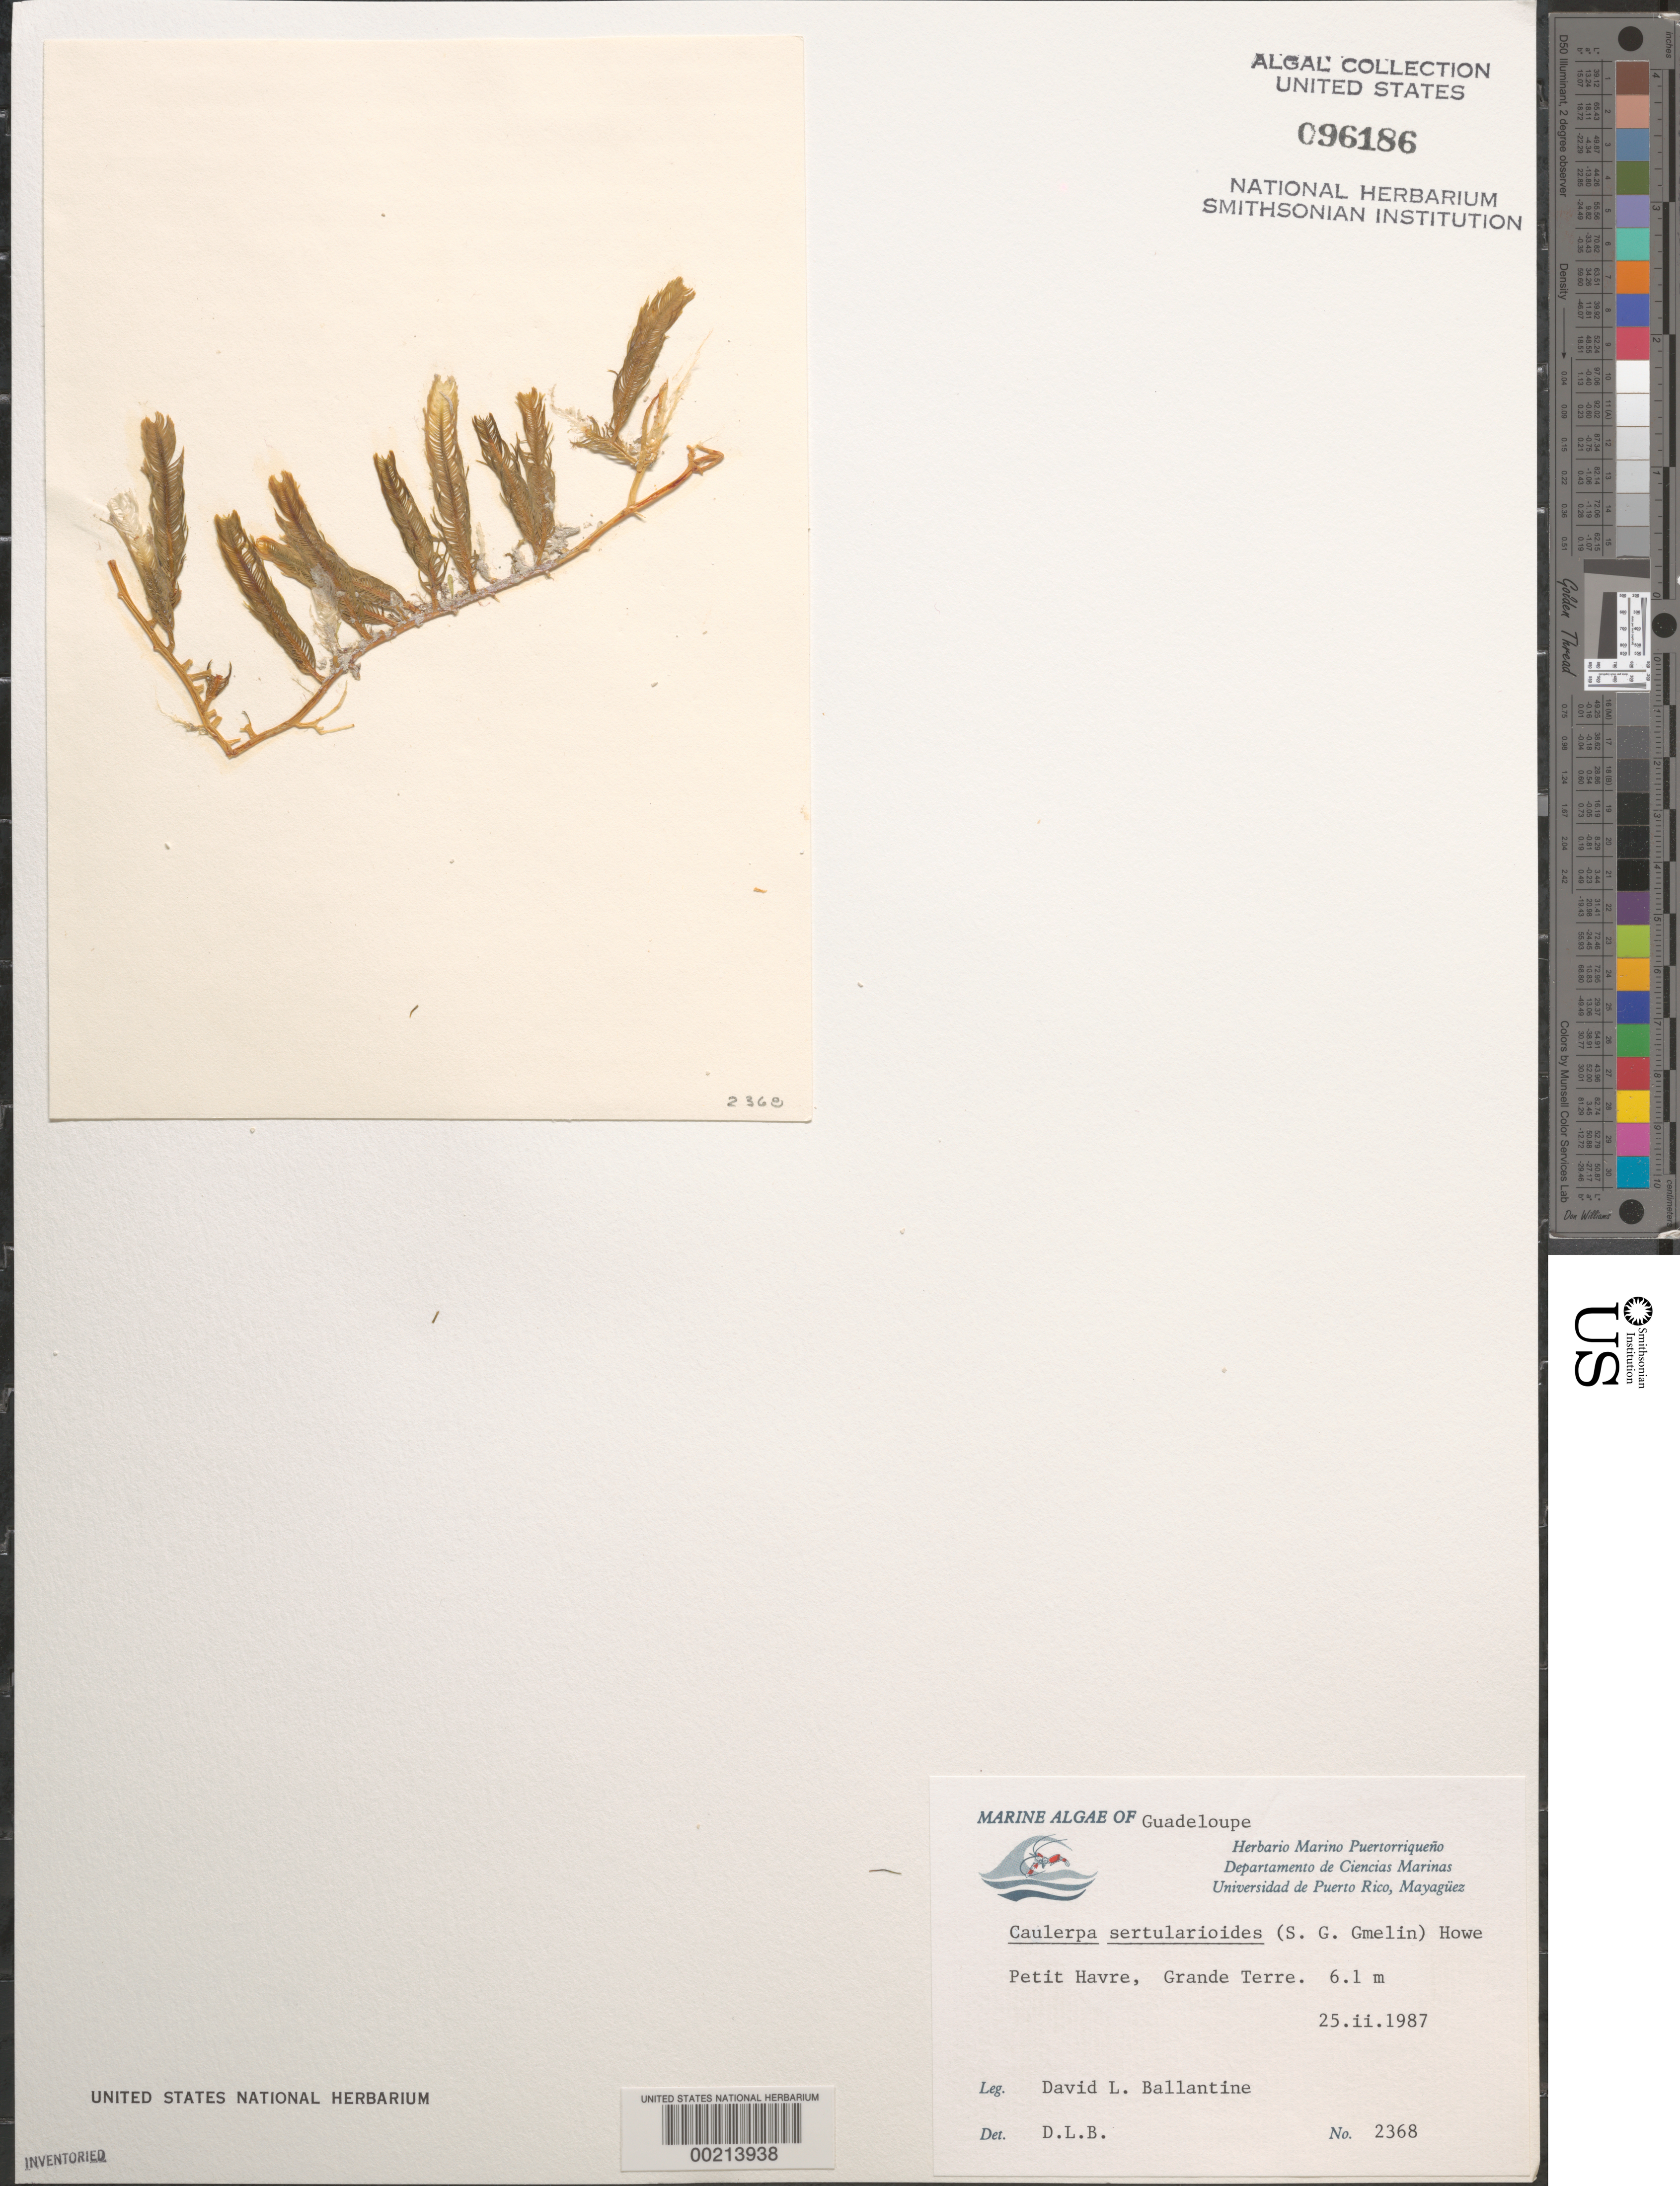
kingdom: Plantae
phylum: Chlorophyta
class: Ulvophyceae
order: Bryopsidales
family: Caulerpaceae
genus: Caulerpa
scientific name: Caulerpa sertularioides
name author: (S.G. Gmel.) M. Howe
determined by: Ballantine, D. L.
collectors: D.L. Ballantine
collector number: DLB 2368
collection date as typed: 25 Feb 1987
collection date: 1987-02-25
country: Guadeloupe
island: Grande Terre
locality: Petit Havre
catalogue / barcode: US 96186